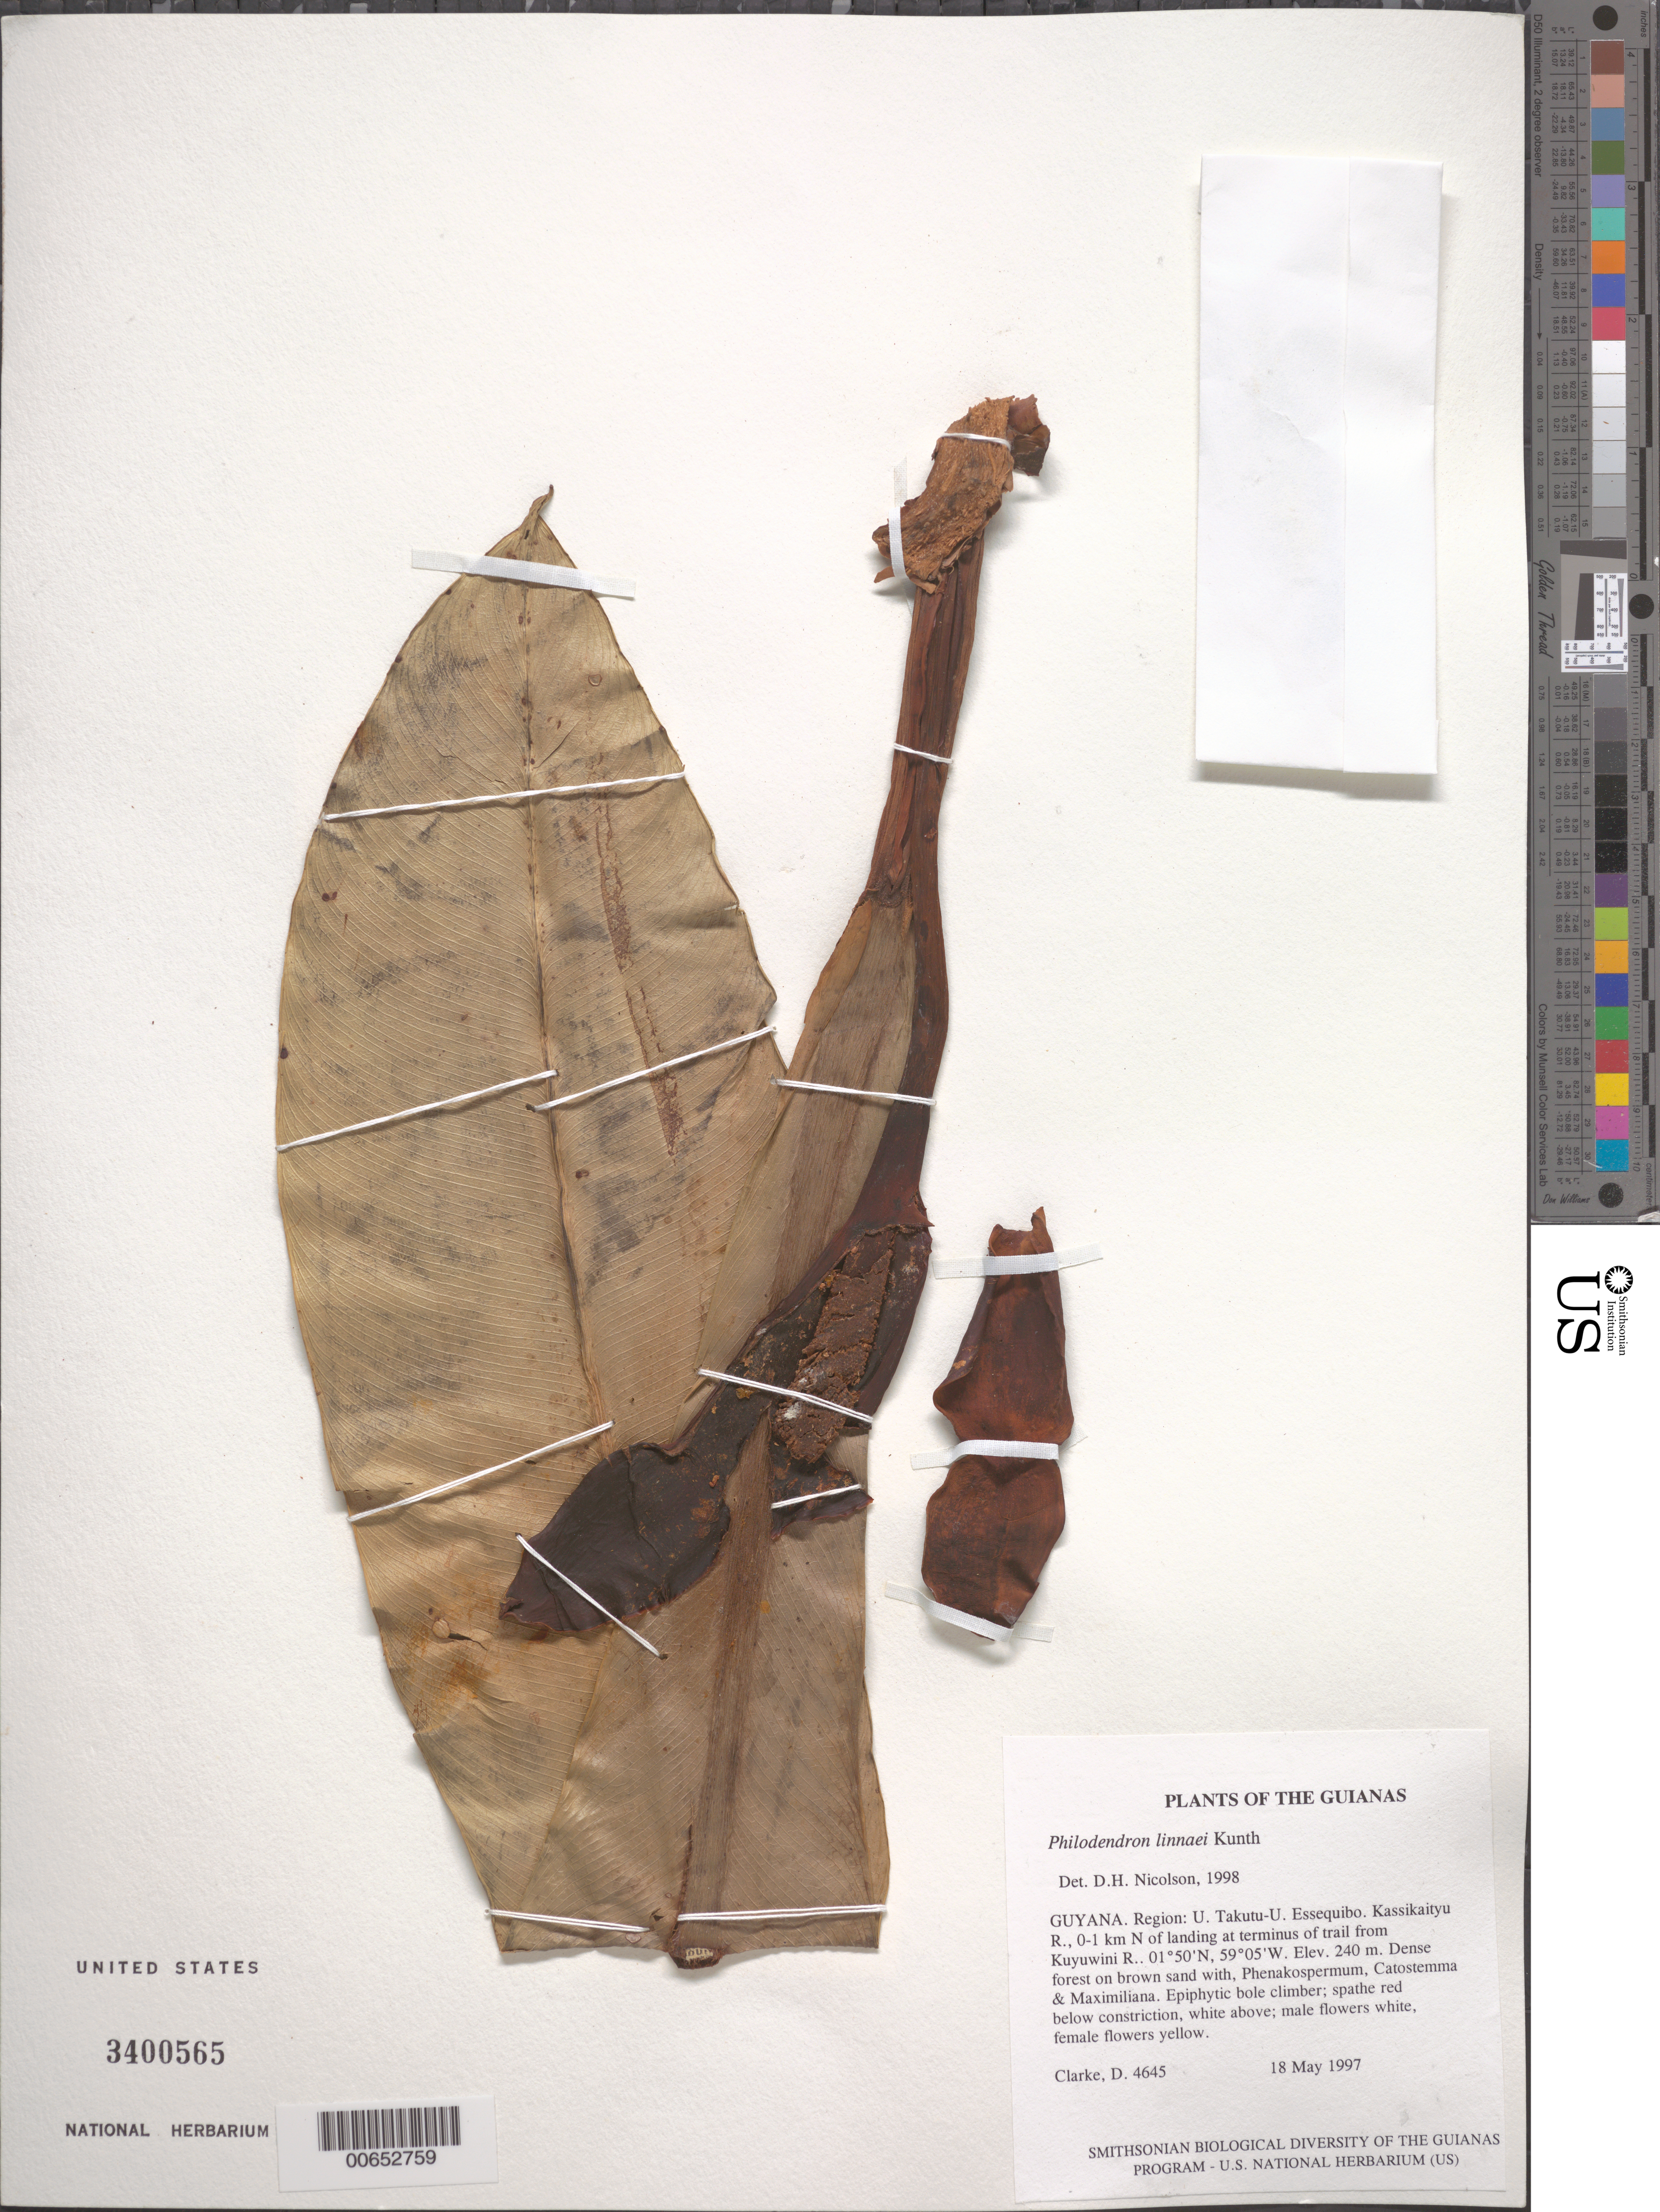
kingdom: Plantae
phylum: Tracheophyta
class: Liliopsida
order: Alismatales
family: Araceae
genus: Philodendron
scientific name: Philodendron linnaei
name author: Kunth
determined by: Nicolson, Dan H.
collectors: H. D. Clarke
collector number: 4645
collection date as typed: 18 May 1997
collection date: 1997-05-18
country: Guyana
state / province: U. Takutu-U. Essequibo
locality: Kassikaityu R., 0-1 km N of landing at terminus of trail from Kuyuwini R.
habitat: Dense forest on brown sand with, Phenakospermum, Catostemma & Maximiliana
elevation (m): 240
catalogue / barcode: US 3400565